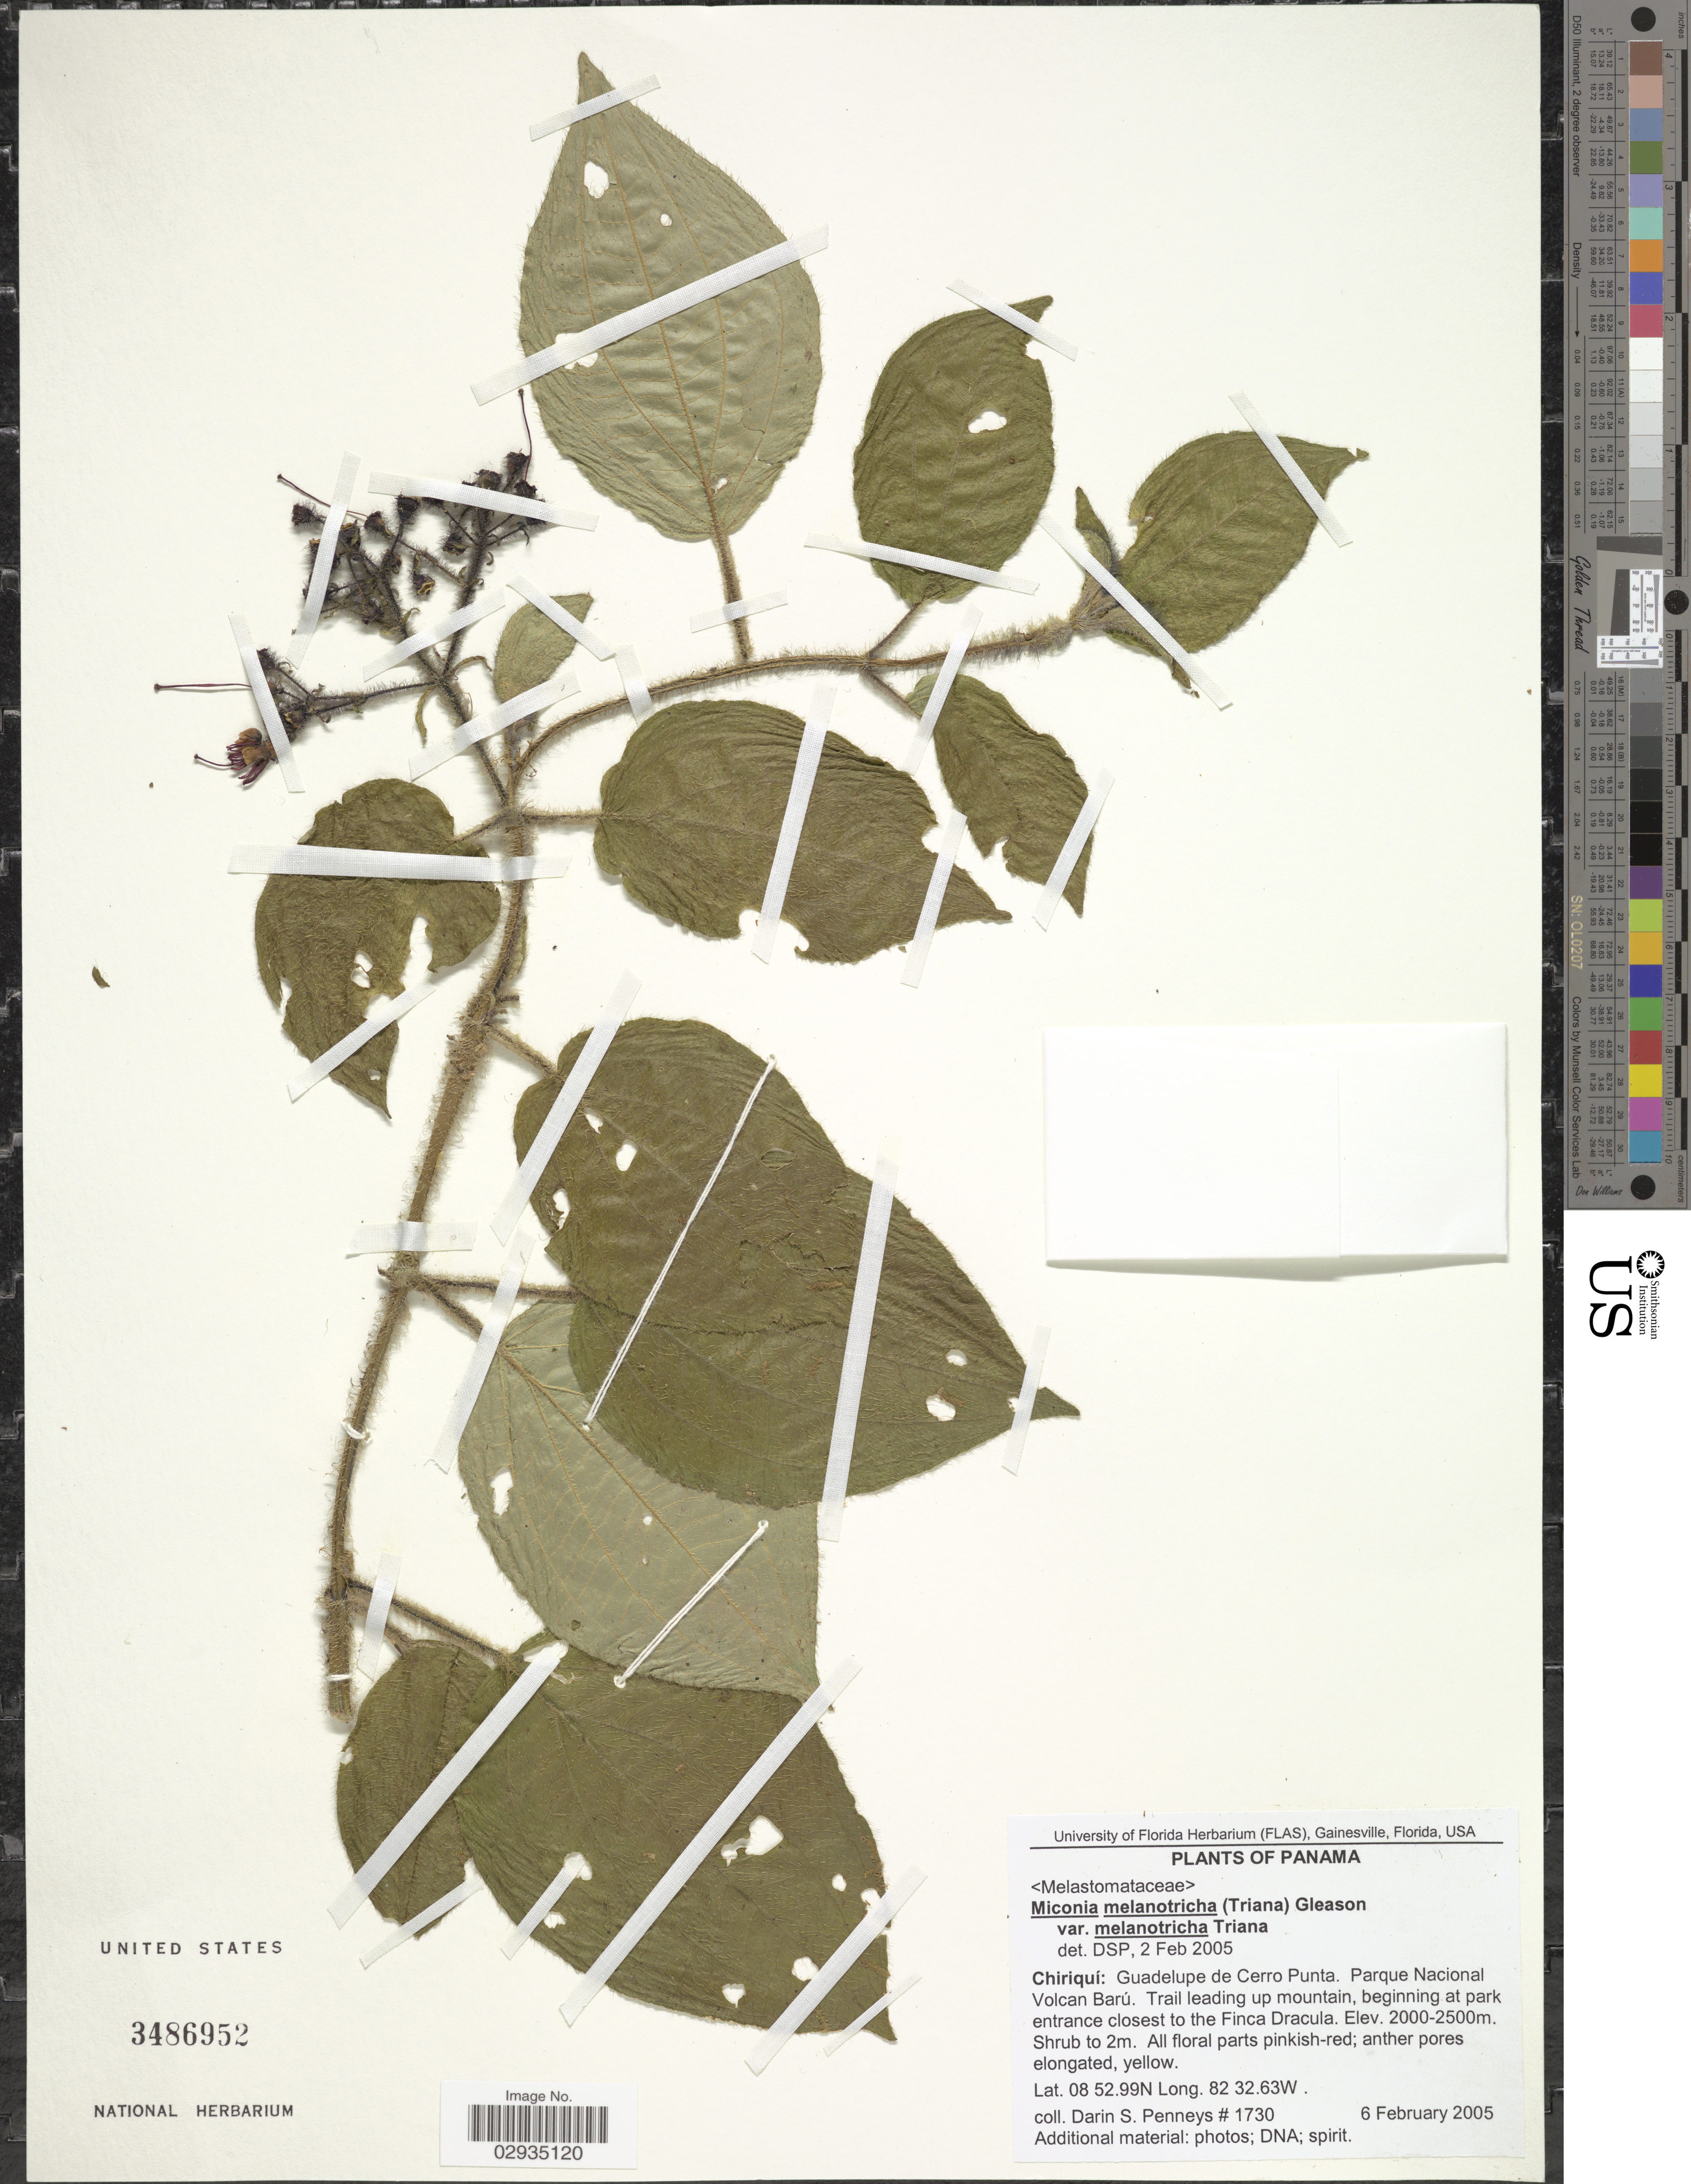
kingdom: Plantae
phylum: Tracheophyta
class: Magnoliopsida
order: Myrtales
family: Melastomataceae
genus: Miconia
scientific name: Miconia melanotricha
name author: (Triana) Gleason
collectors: D. S. Penneys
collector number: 1730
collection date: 2005-02-06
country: Panama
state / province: Chiriqui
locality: Guadelipe de Cerro Punta. Parque Nacional Volcan Barú. Trail leading up mountain, beginningat park entrance closest to the Finca Dracula.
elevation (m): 2000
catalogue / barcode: US 3486952